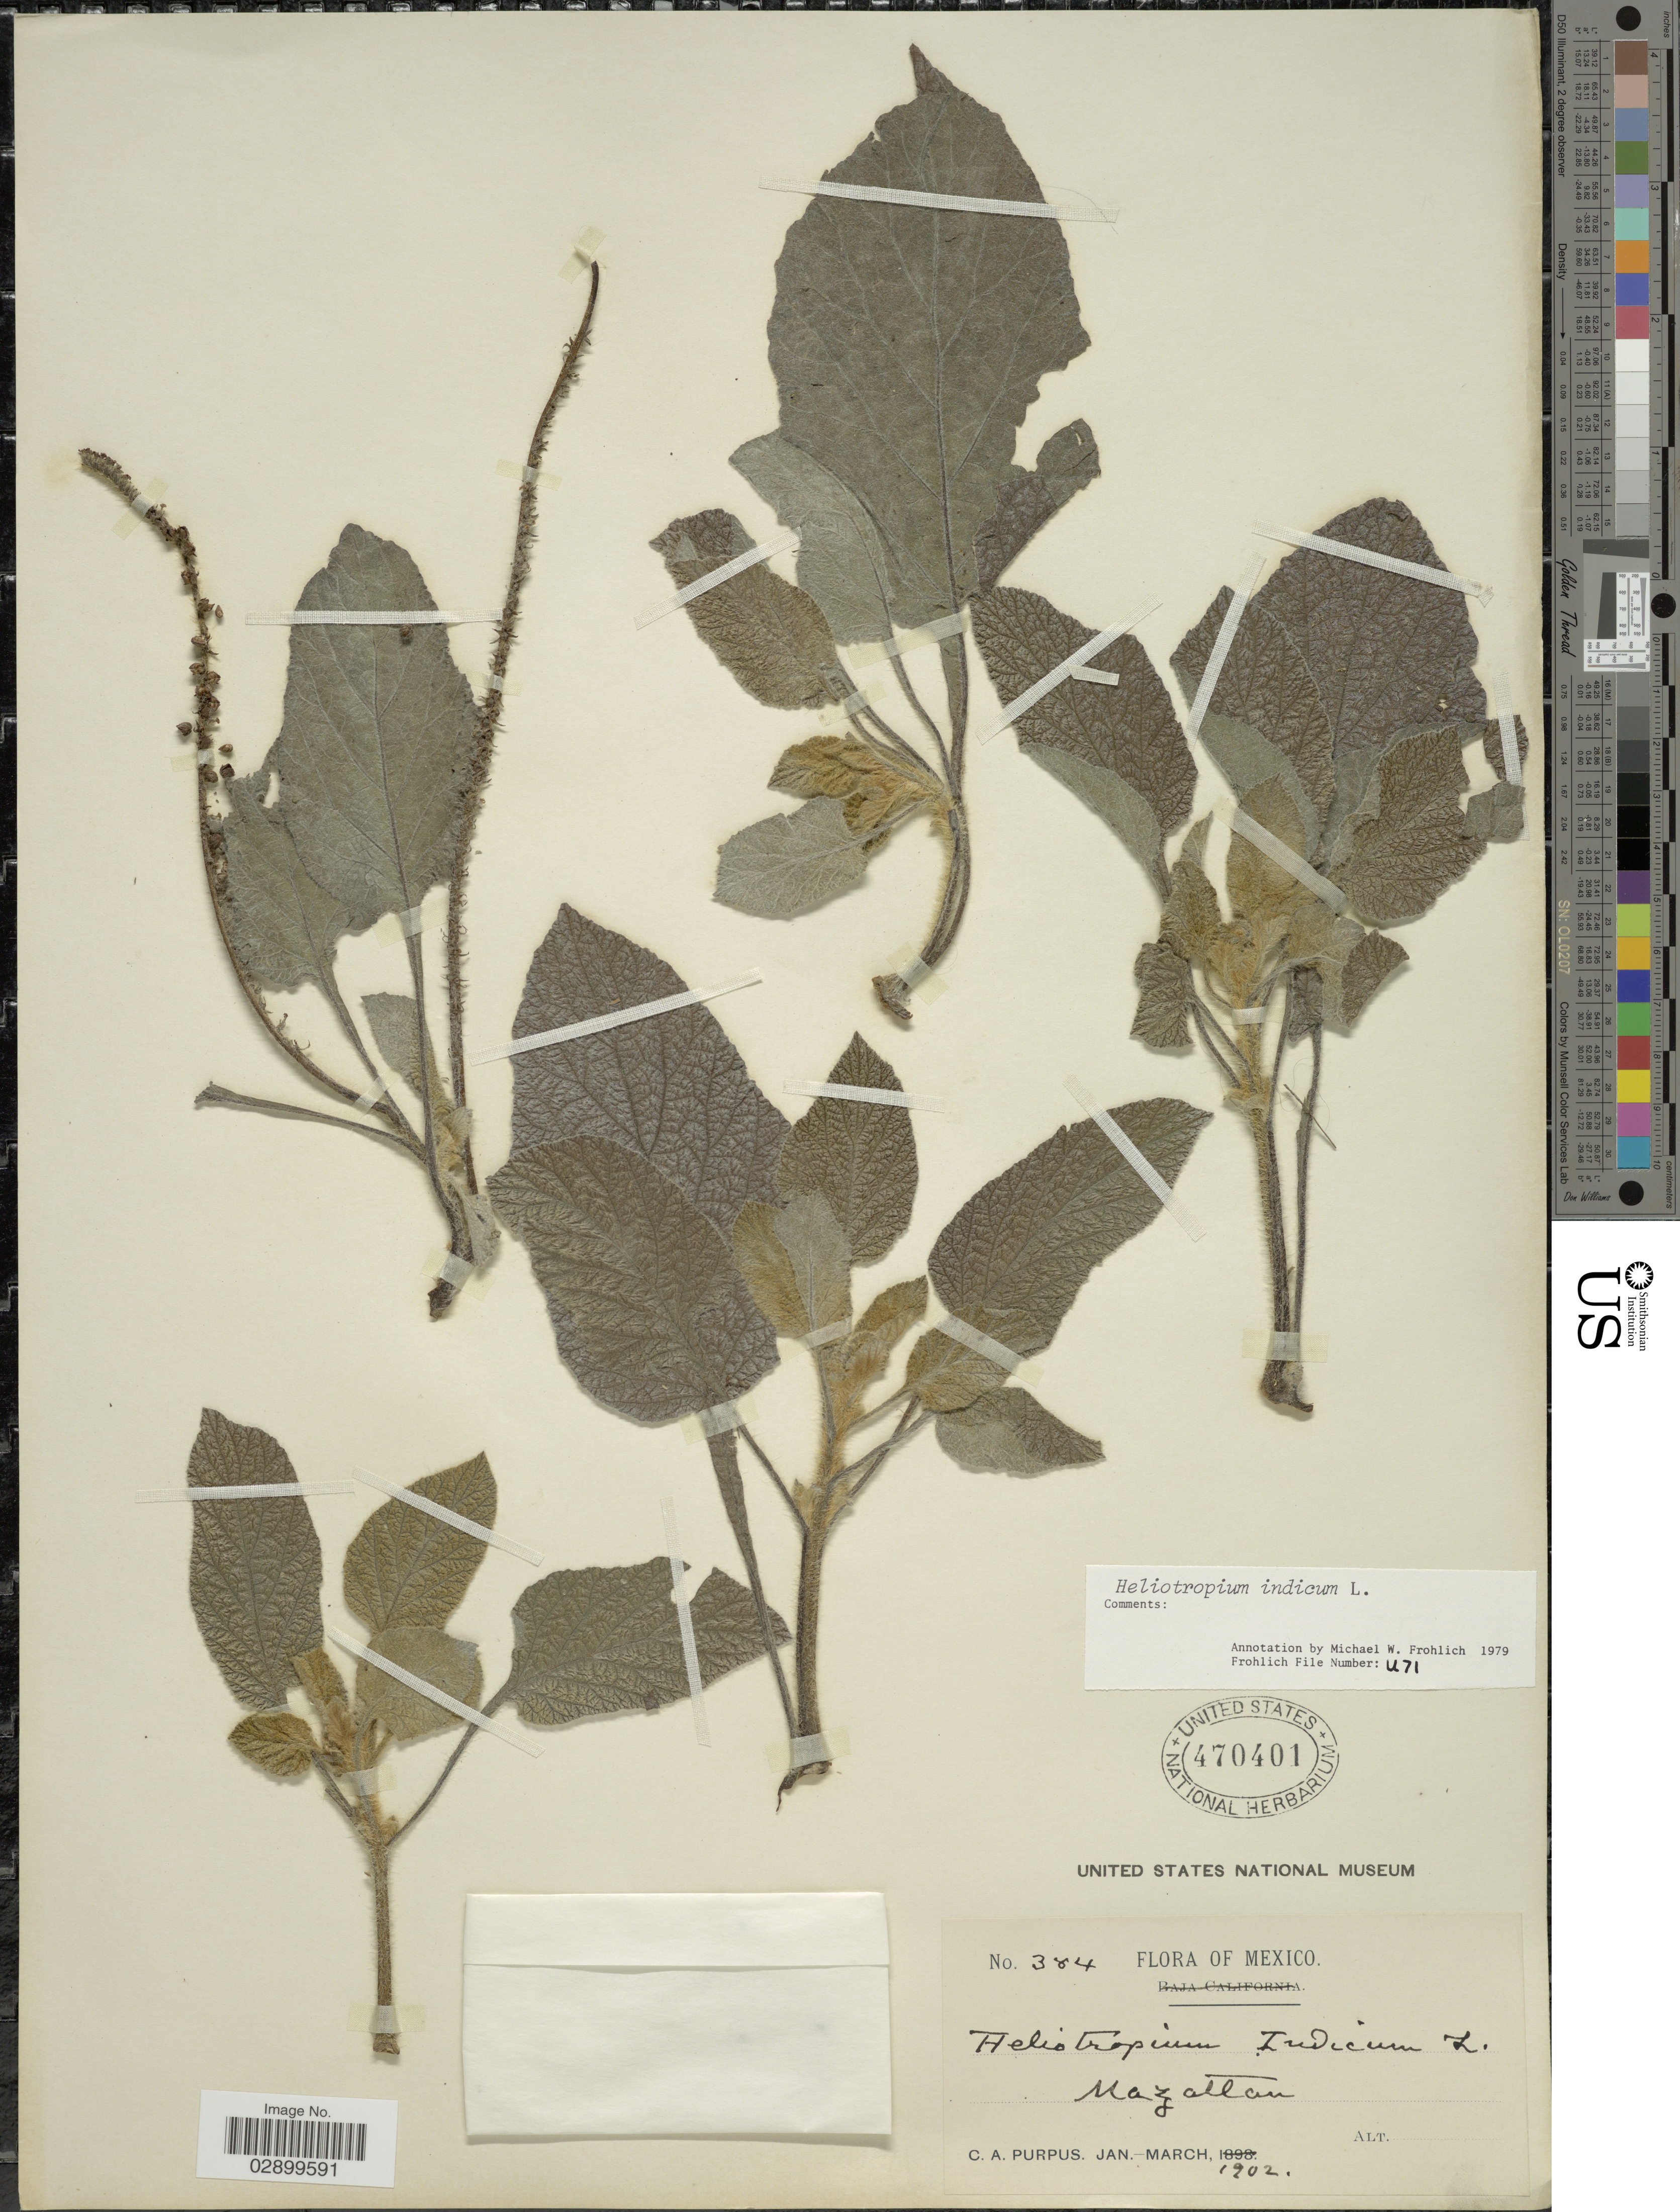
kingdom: Plantae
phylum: Tracheophyta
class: Magnoliopsida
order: Boraginales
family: Heliotropiaceae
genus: Heliotropium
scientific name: Heliotropium indicum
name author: L.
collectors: C. A. Purpus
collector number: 384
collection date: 1902-01/1902-03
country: Mexico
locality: Mazatlan.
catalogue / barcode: US 470401